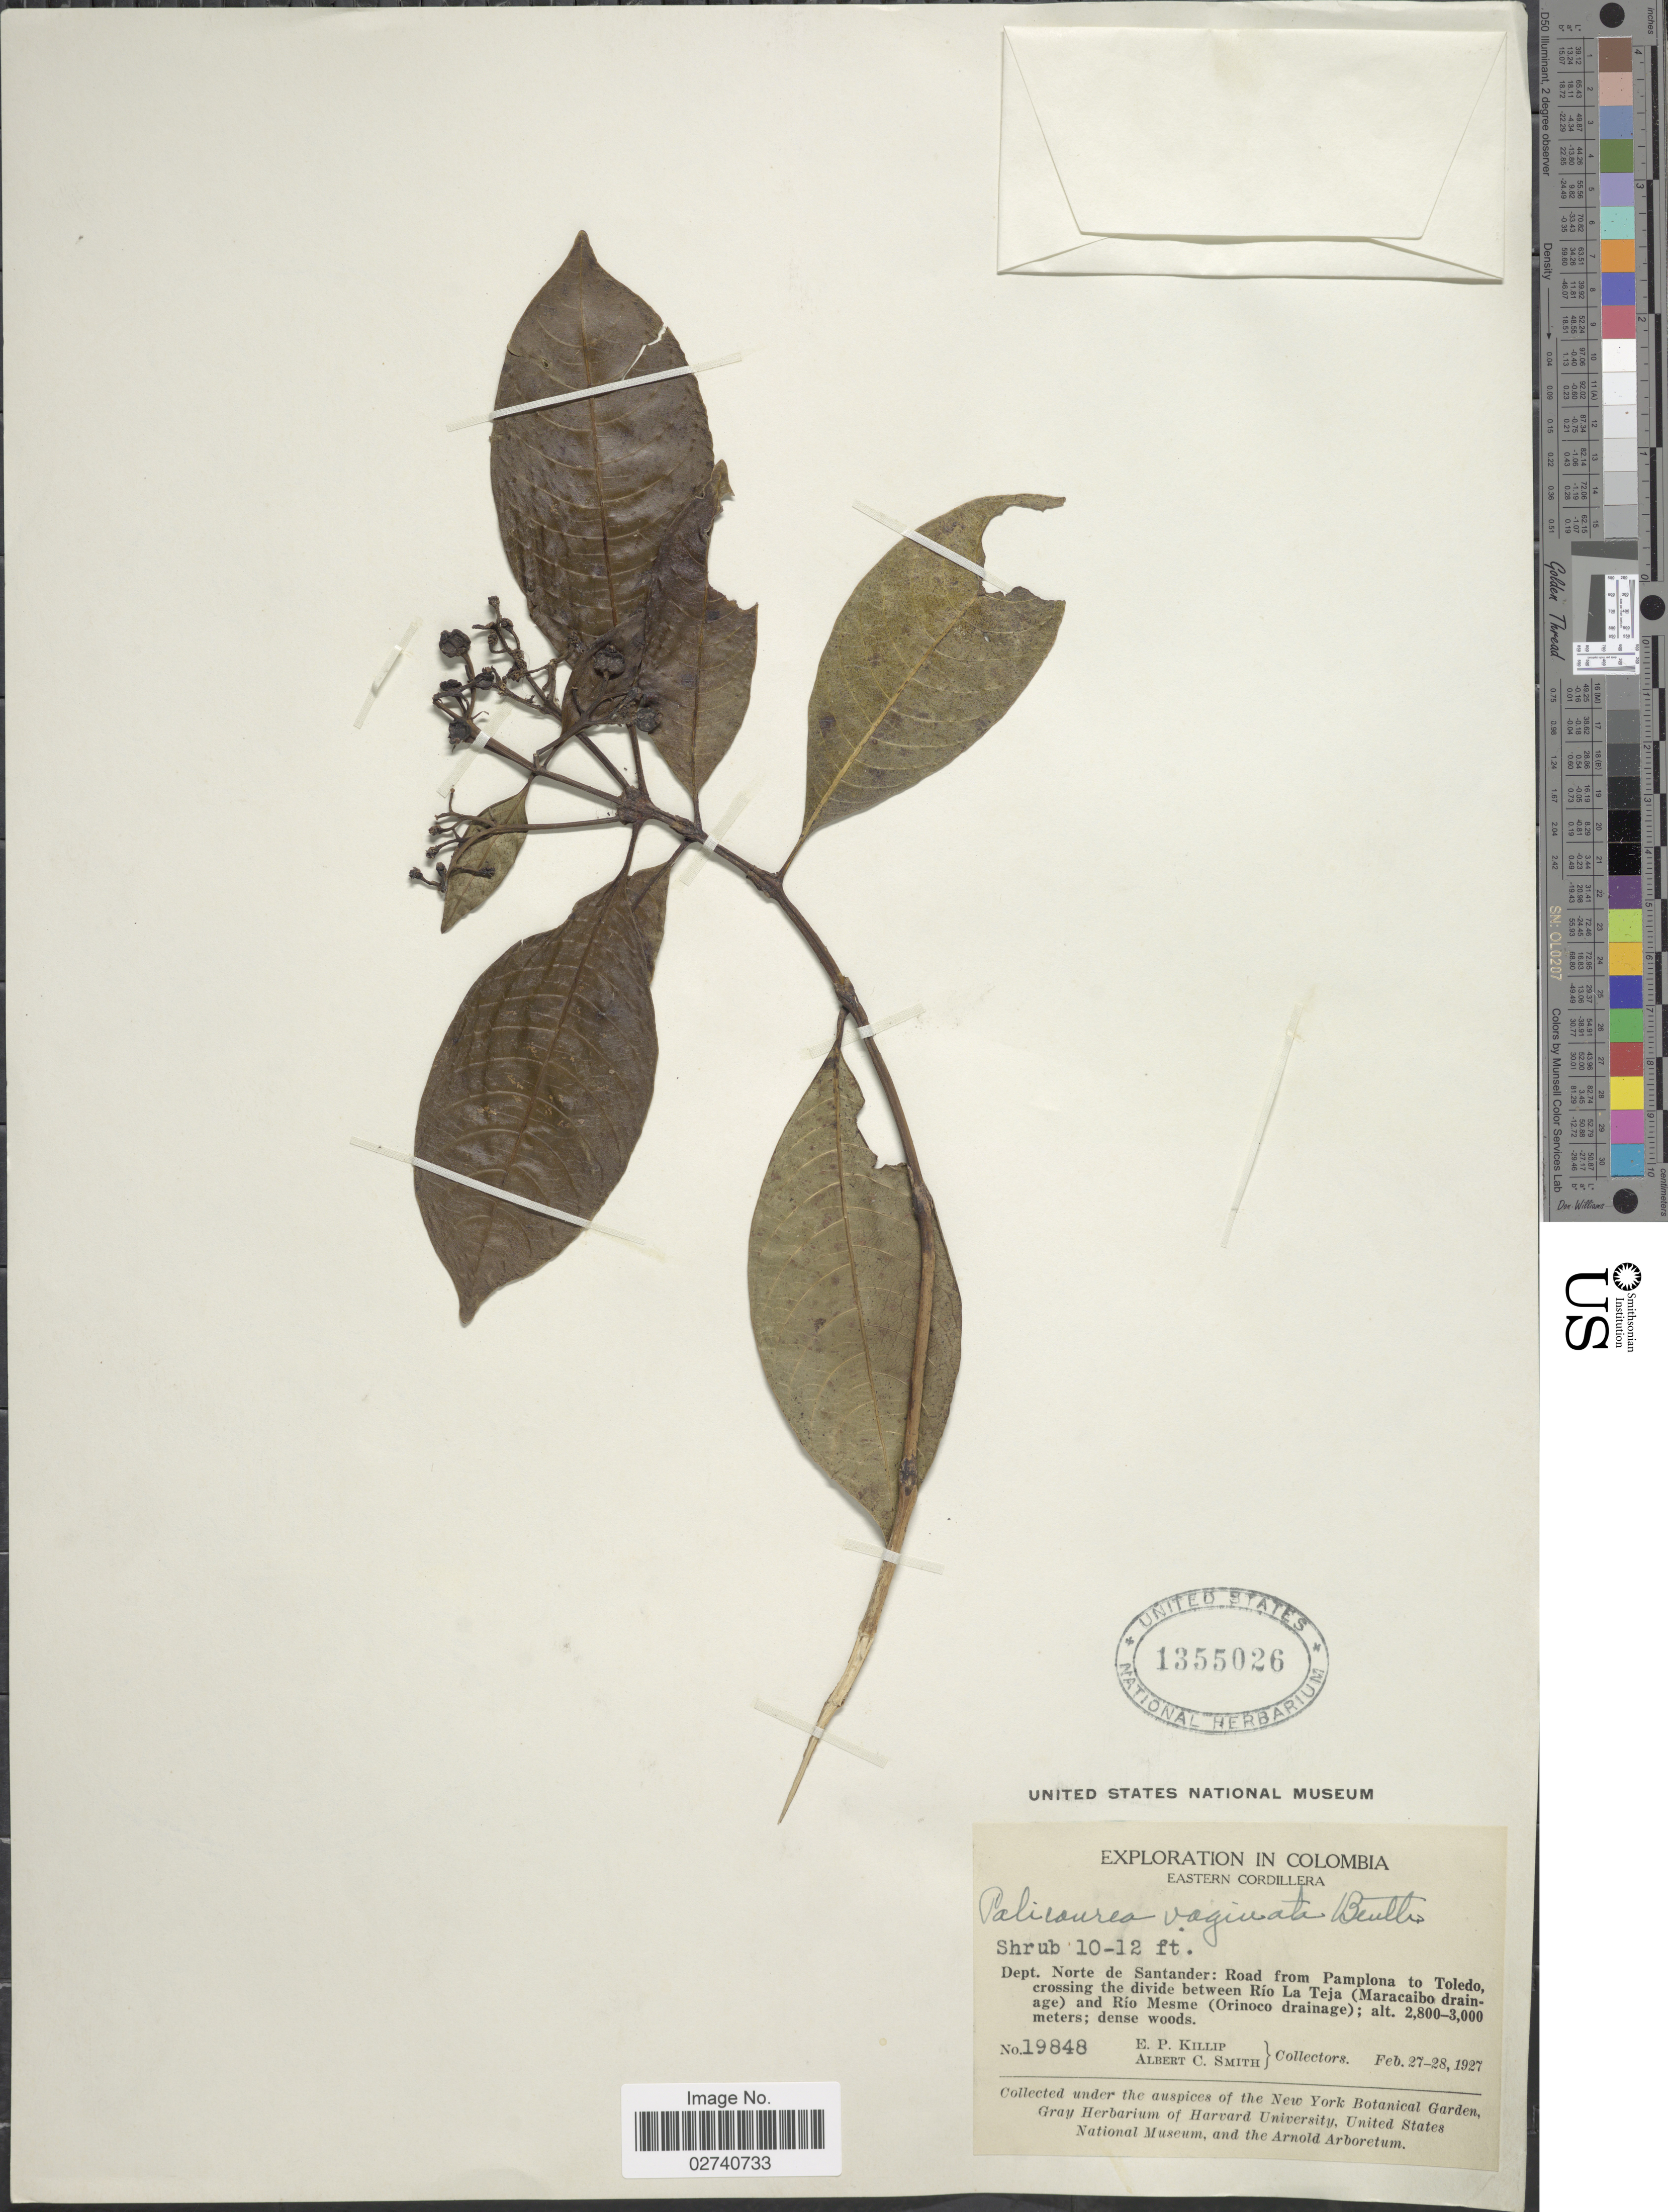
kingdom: Plantae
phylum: Tracheophyta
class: Magnoliopsida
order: Gentianales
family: Rubiaceae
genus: Palicourea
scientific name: Palicourea vaginata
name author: Benth.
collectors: E. P. Killip & A. C. Smith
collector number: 19848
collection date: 1927-02-27/1927-02-28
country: Colombia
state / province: Norte de Santander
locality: Eastenr Cordillera. Road from Pamplona to Toledo, crossing the divide between Rio La Teja (Maracaibo drainage) and Rio Mesme (Orinoco drainage)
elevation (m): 2800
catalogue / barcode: US 1355026